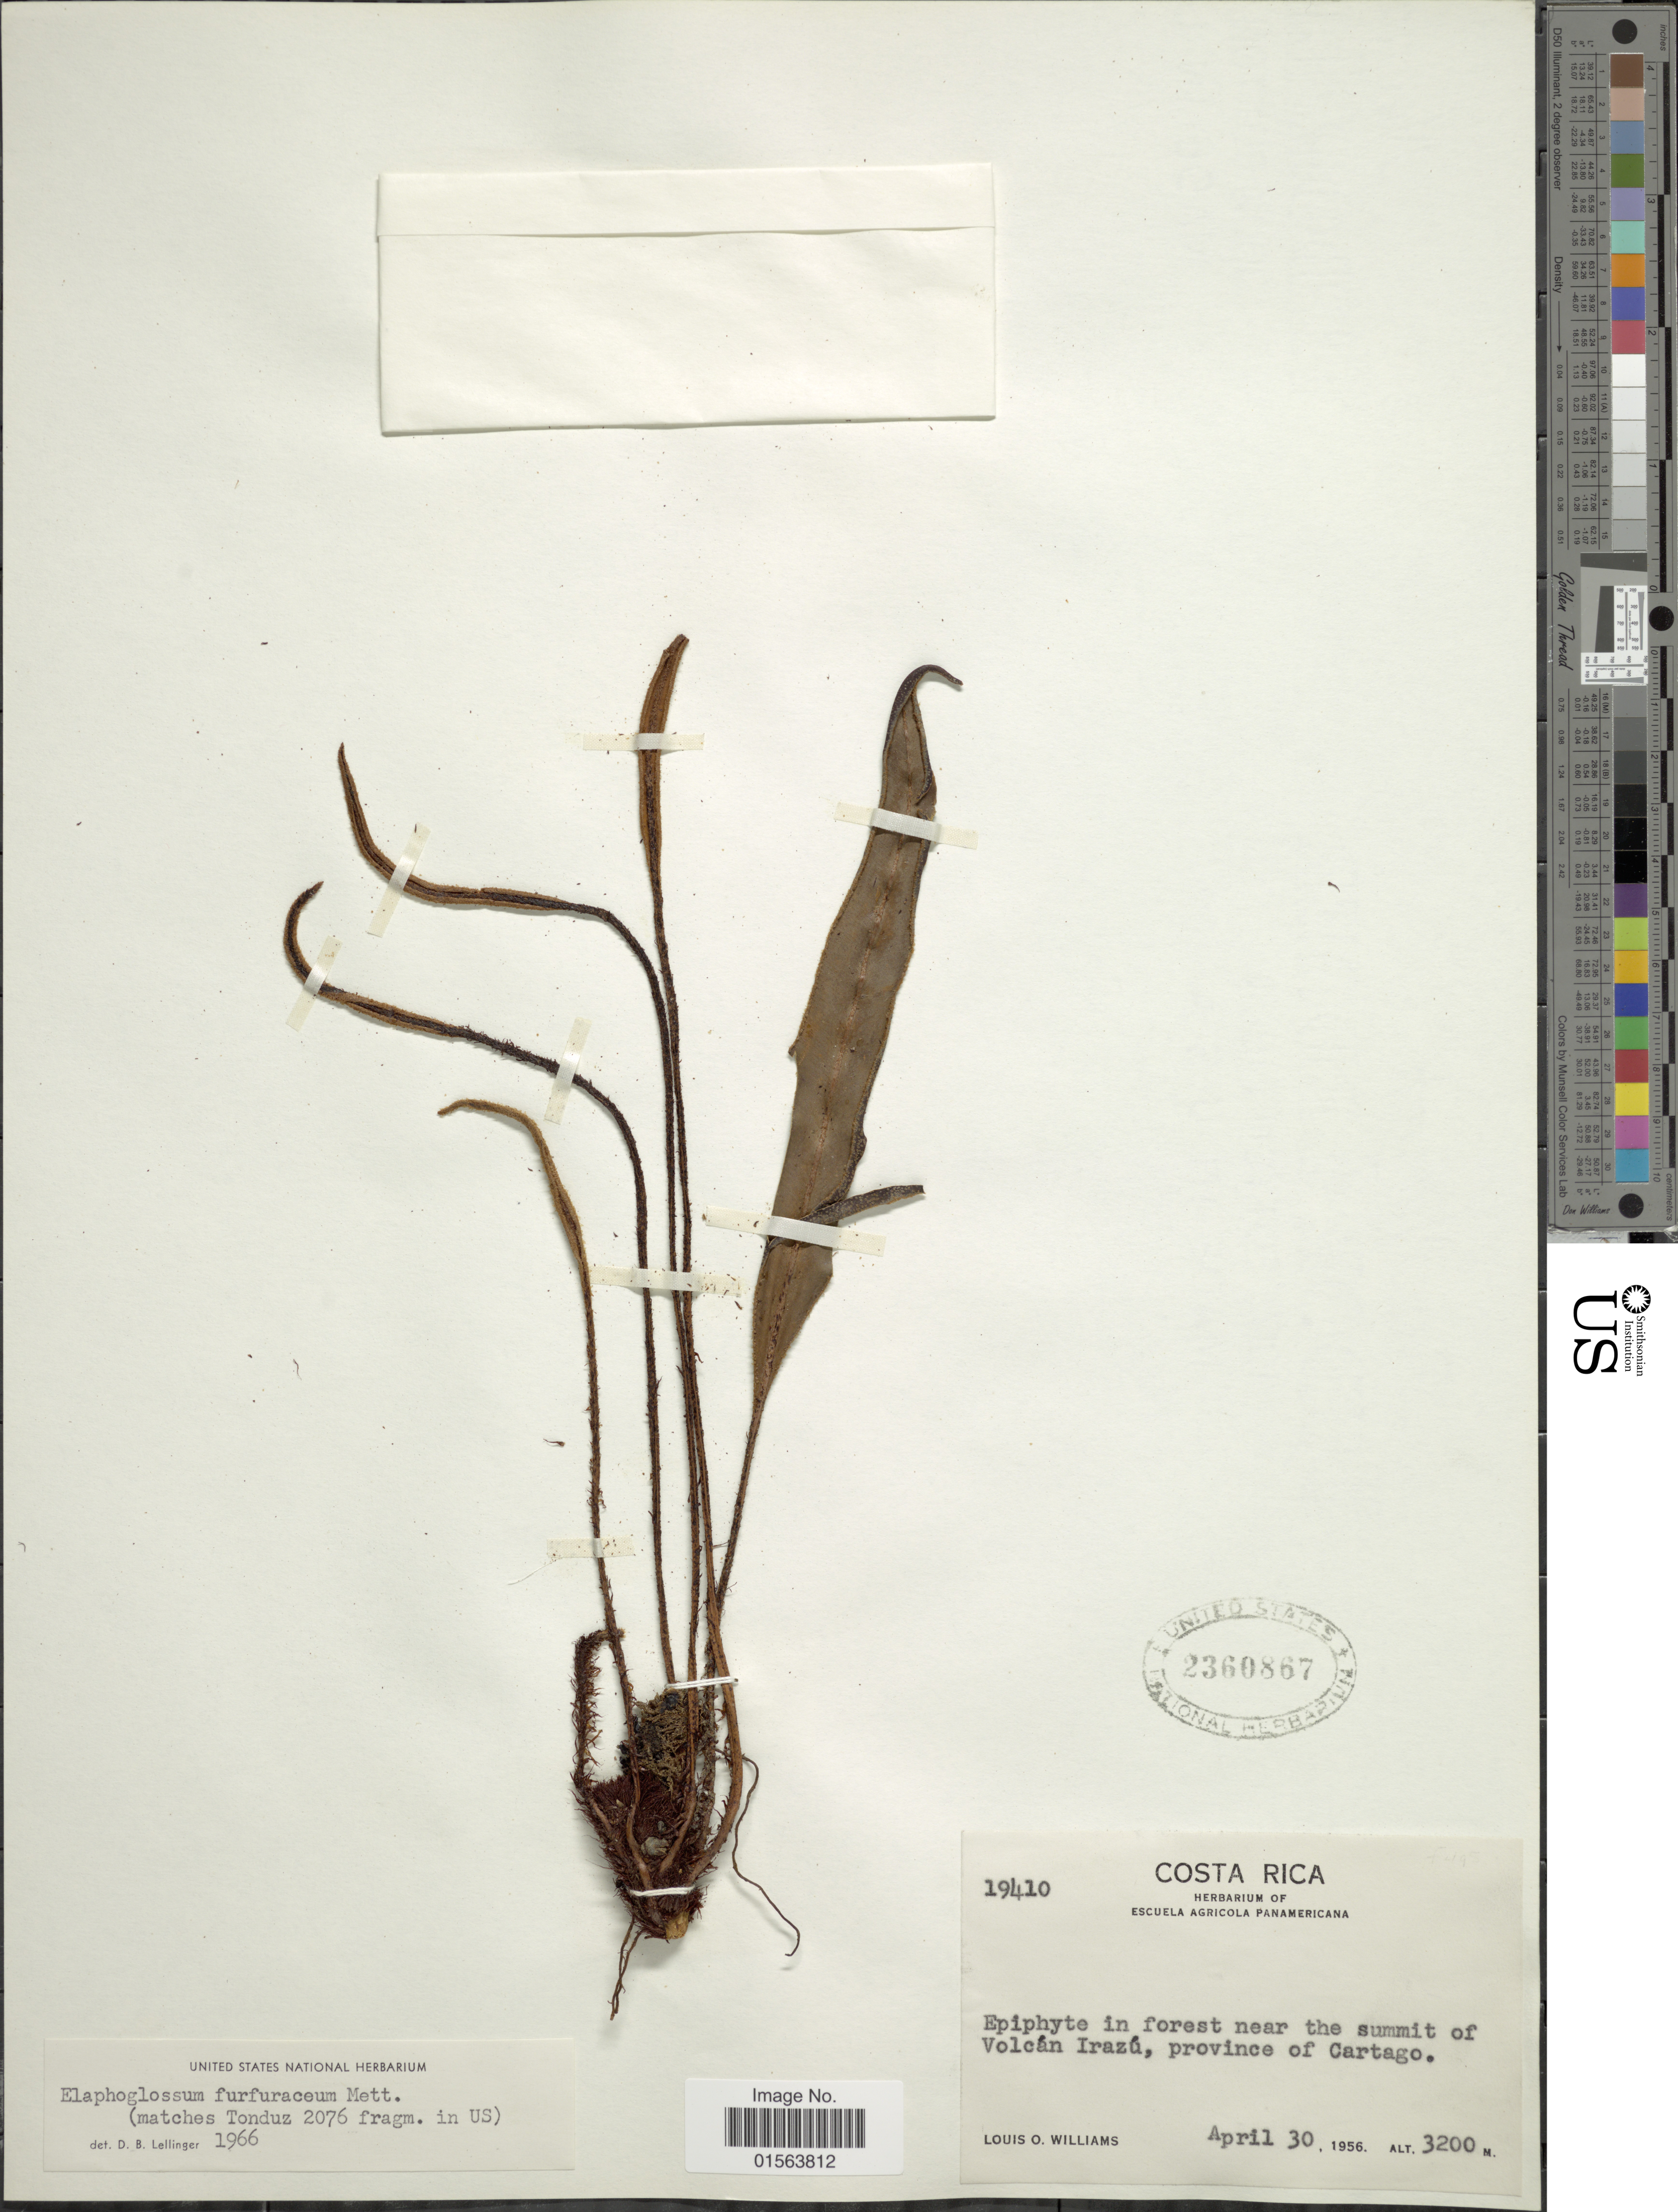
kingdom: Plantae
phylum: Tracheophyta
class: Polypodiopsida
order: Polypodiales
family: Dryopteridaceae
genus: Elaphoglossum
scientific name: Elaphoglossum furfuraceum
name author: (Mett. ex Kuhn) Christ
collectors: L. O. Williams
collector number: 19410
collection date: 1956-04-30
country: Costa Rica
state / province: Cartago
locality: Near the summit of Volcan Irazu, province of Cartago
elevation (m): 3200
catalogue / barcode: US 2360867